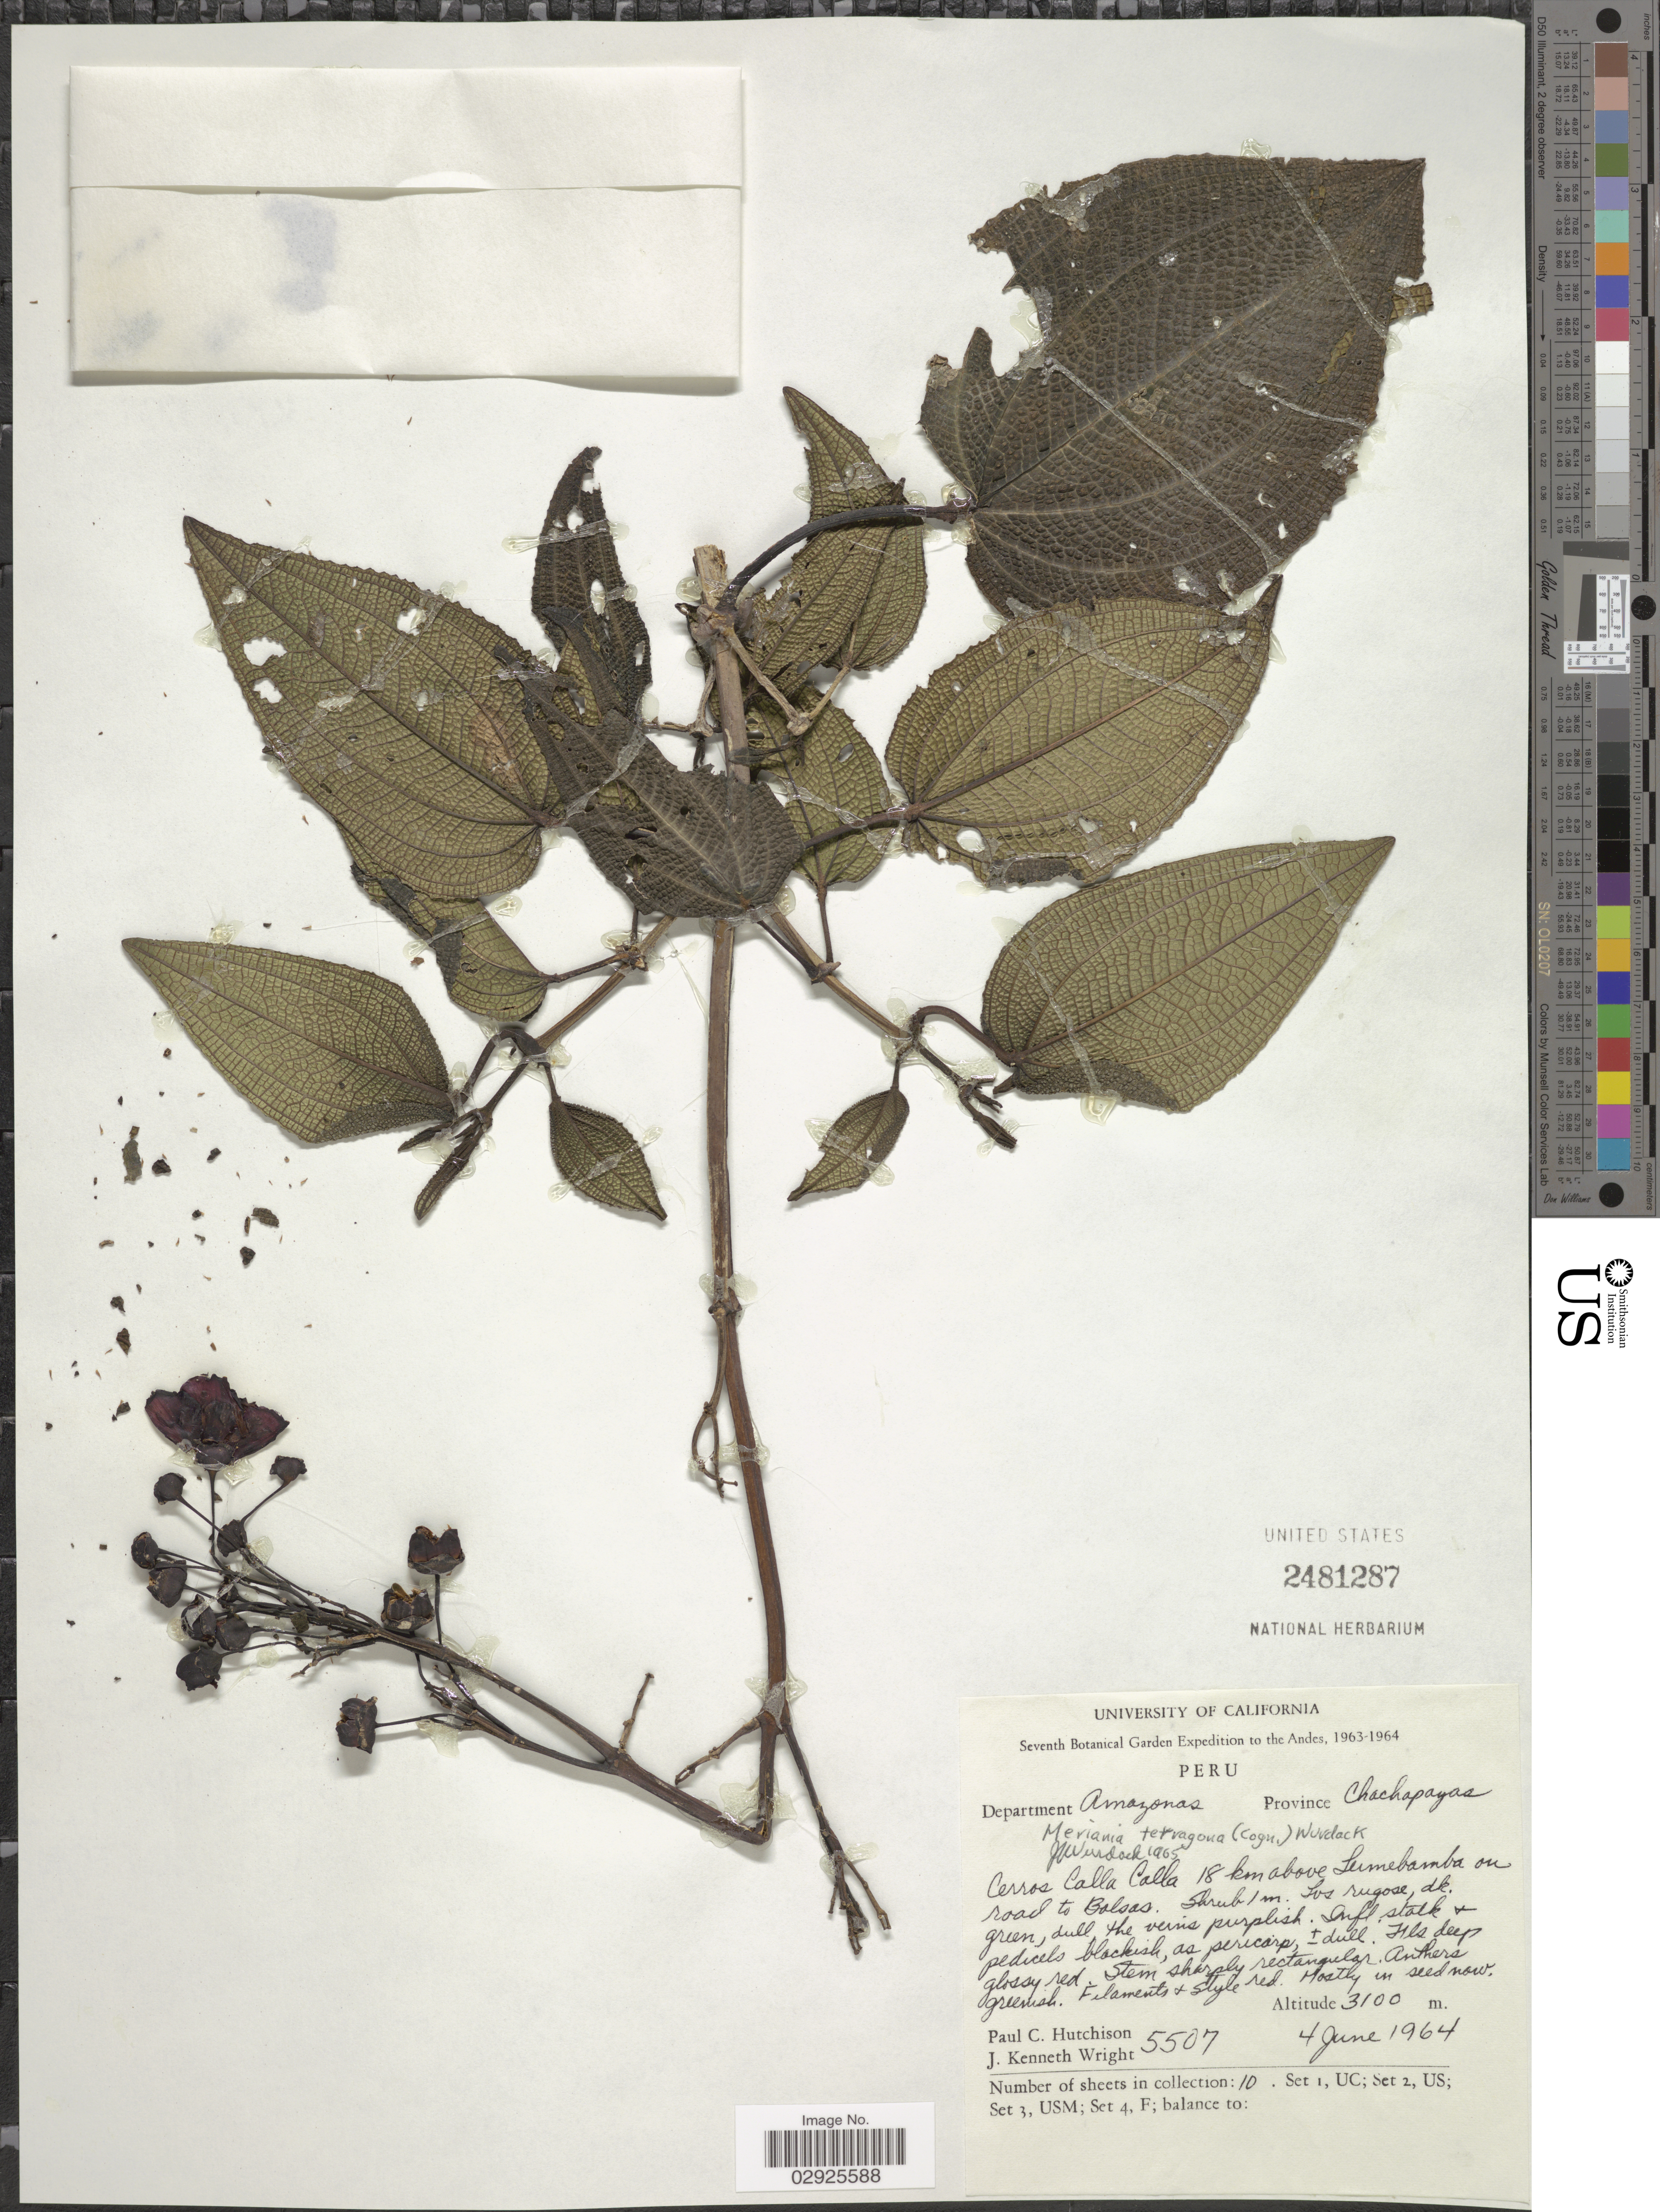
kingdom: Plantae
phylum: Tracheophyta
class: Magnoliopsida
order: Myrtales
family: Melastomataceae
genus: Meriania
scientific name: Meriania tetragona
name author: (Cogn.) Wurdack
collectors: P. C. Hutchison & J. K. Wright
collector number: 5507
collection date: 1964-06-04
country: Peru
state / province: Amazonas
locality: Department Amazonas, Province Chachapoyas, Cerros Calla Calla 18 km along Leimebamba on road to Balsas, The Andes.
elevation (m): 3100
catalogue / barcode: US 2481287